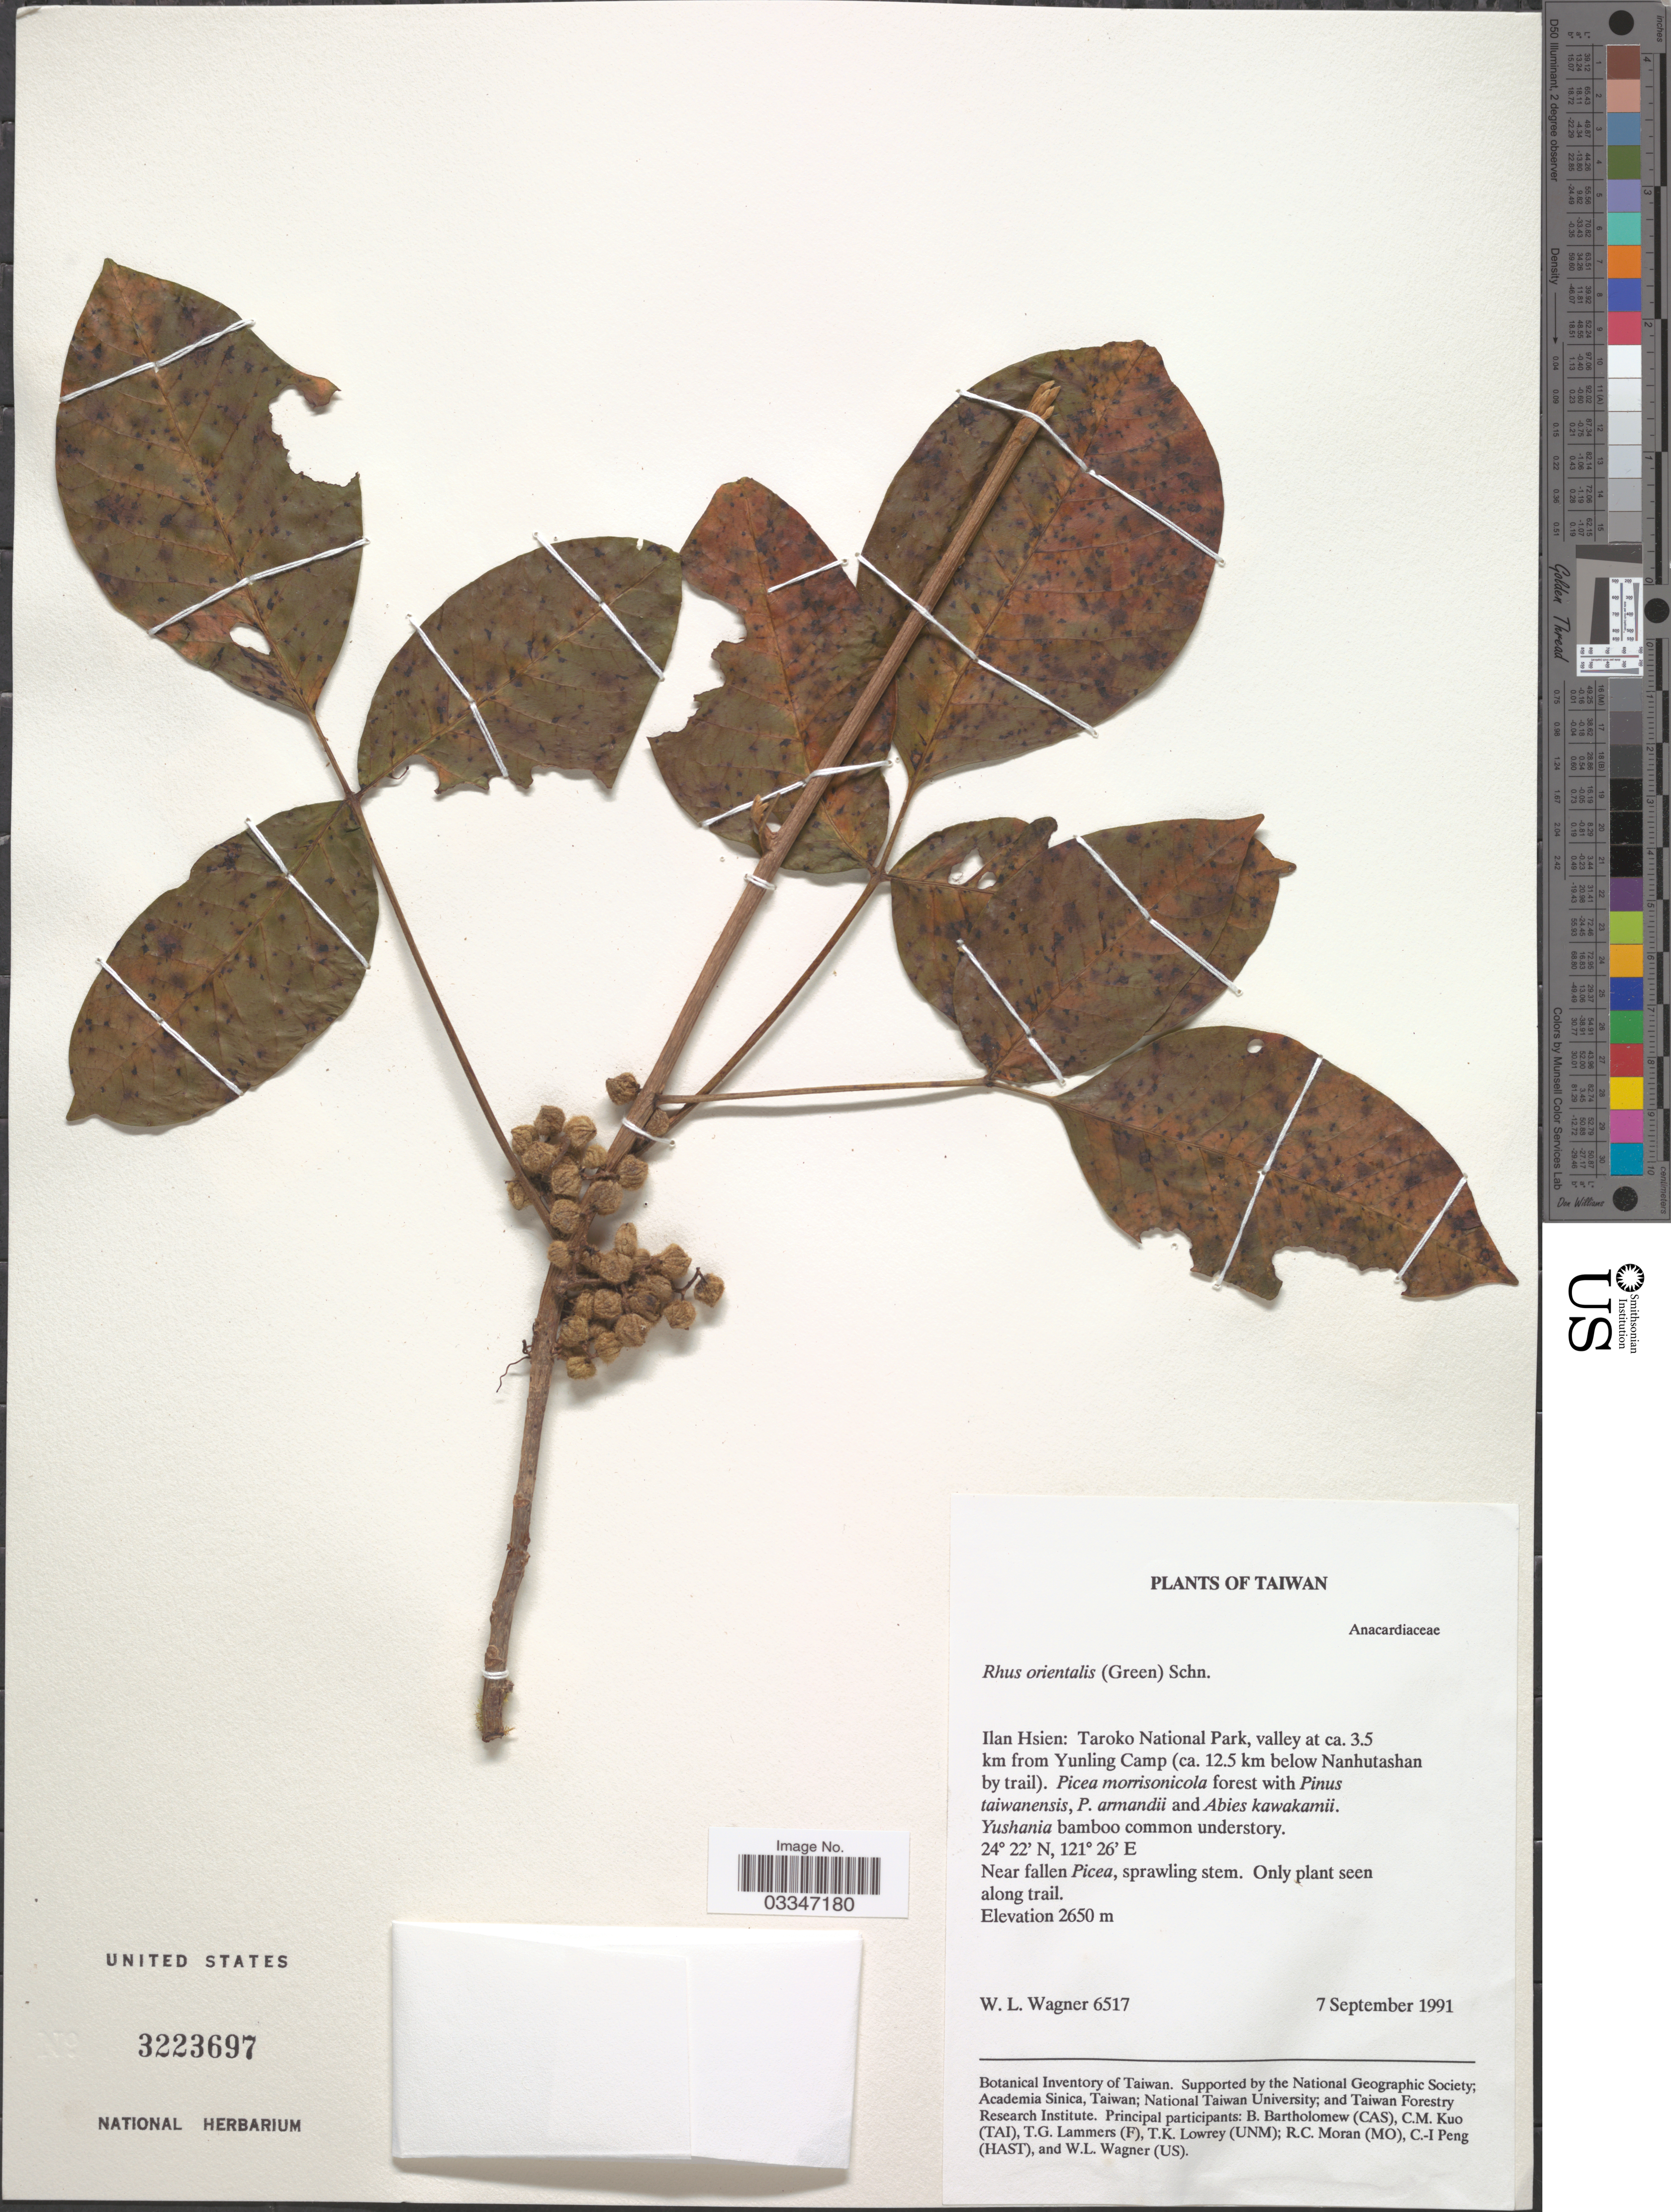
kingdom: Plantae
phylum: Tracheophyta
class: Magnoliopsida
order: Sapindales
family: Anacardiaceae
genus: Rhus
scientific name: Rhus orientalis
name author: (Greene) C.K. Schneid.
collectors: W. L. Wagner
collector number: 6517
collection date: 1991-09-07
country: Taiwan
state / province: Ilan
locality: Ilan Hsien: Taroko National Park, valley at ca. 3.5 km from Yunling Camp (ca. 12.5 km below Nanhutashan by trail).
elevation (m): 2650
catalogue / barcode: US 3223697